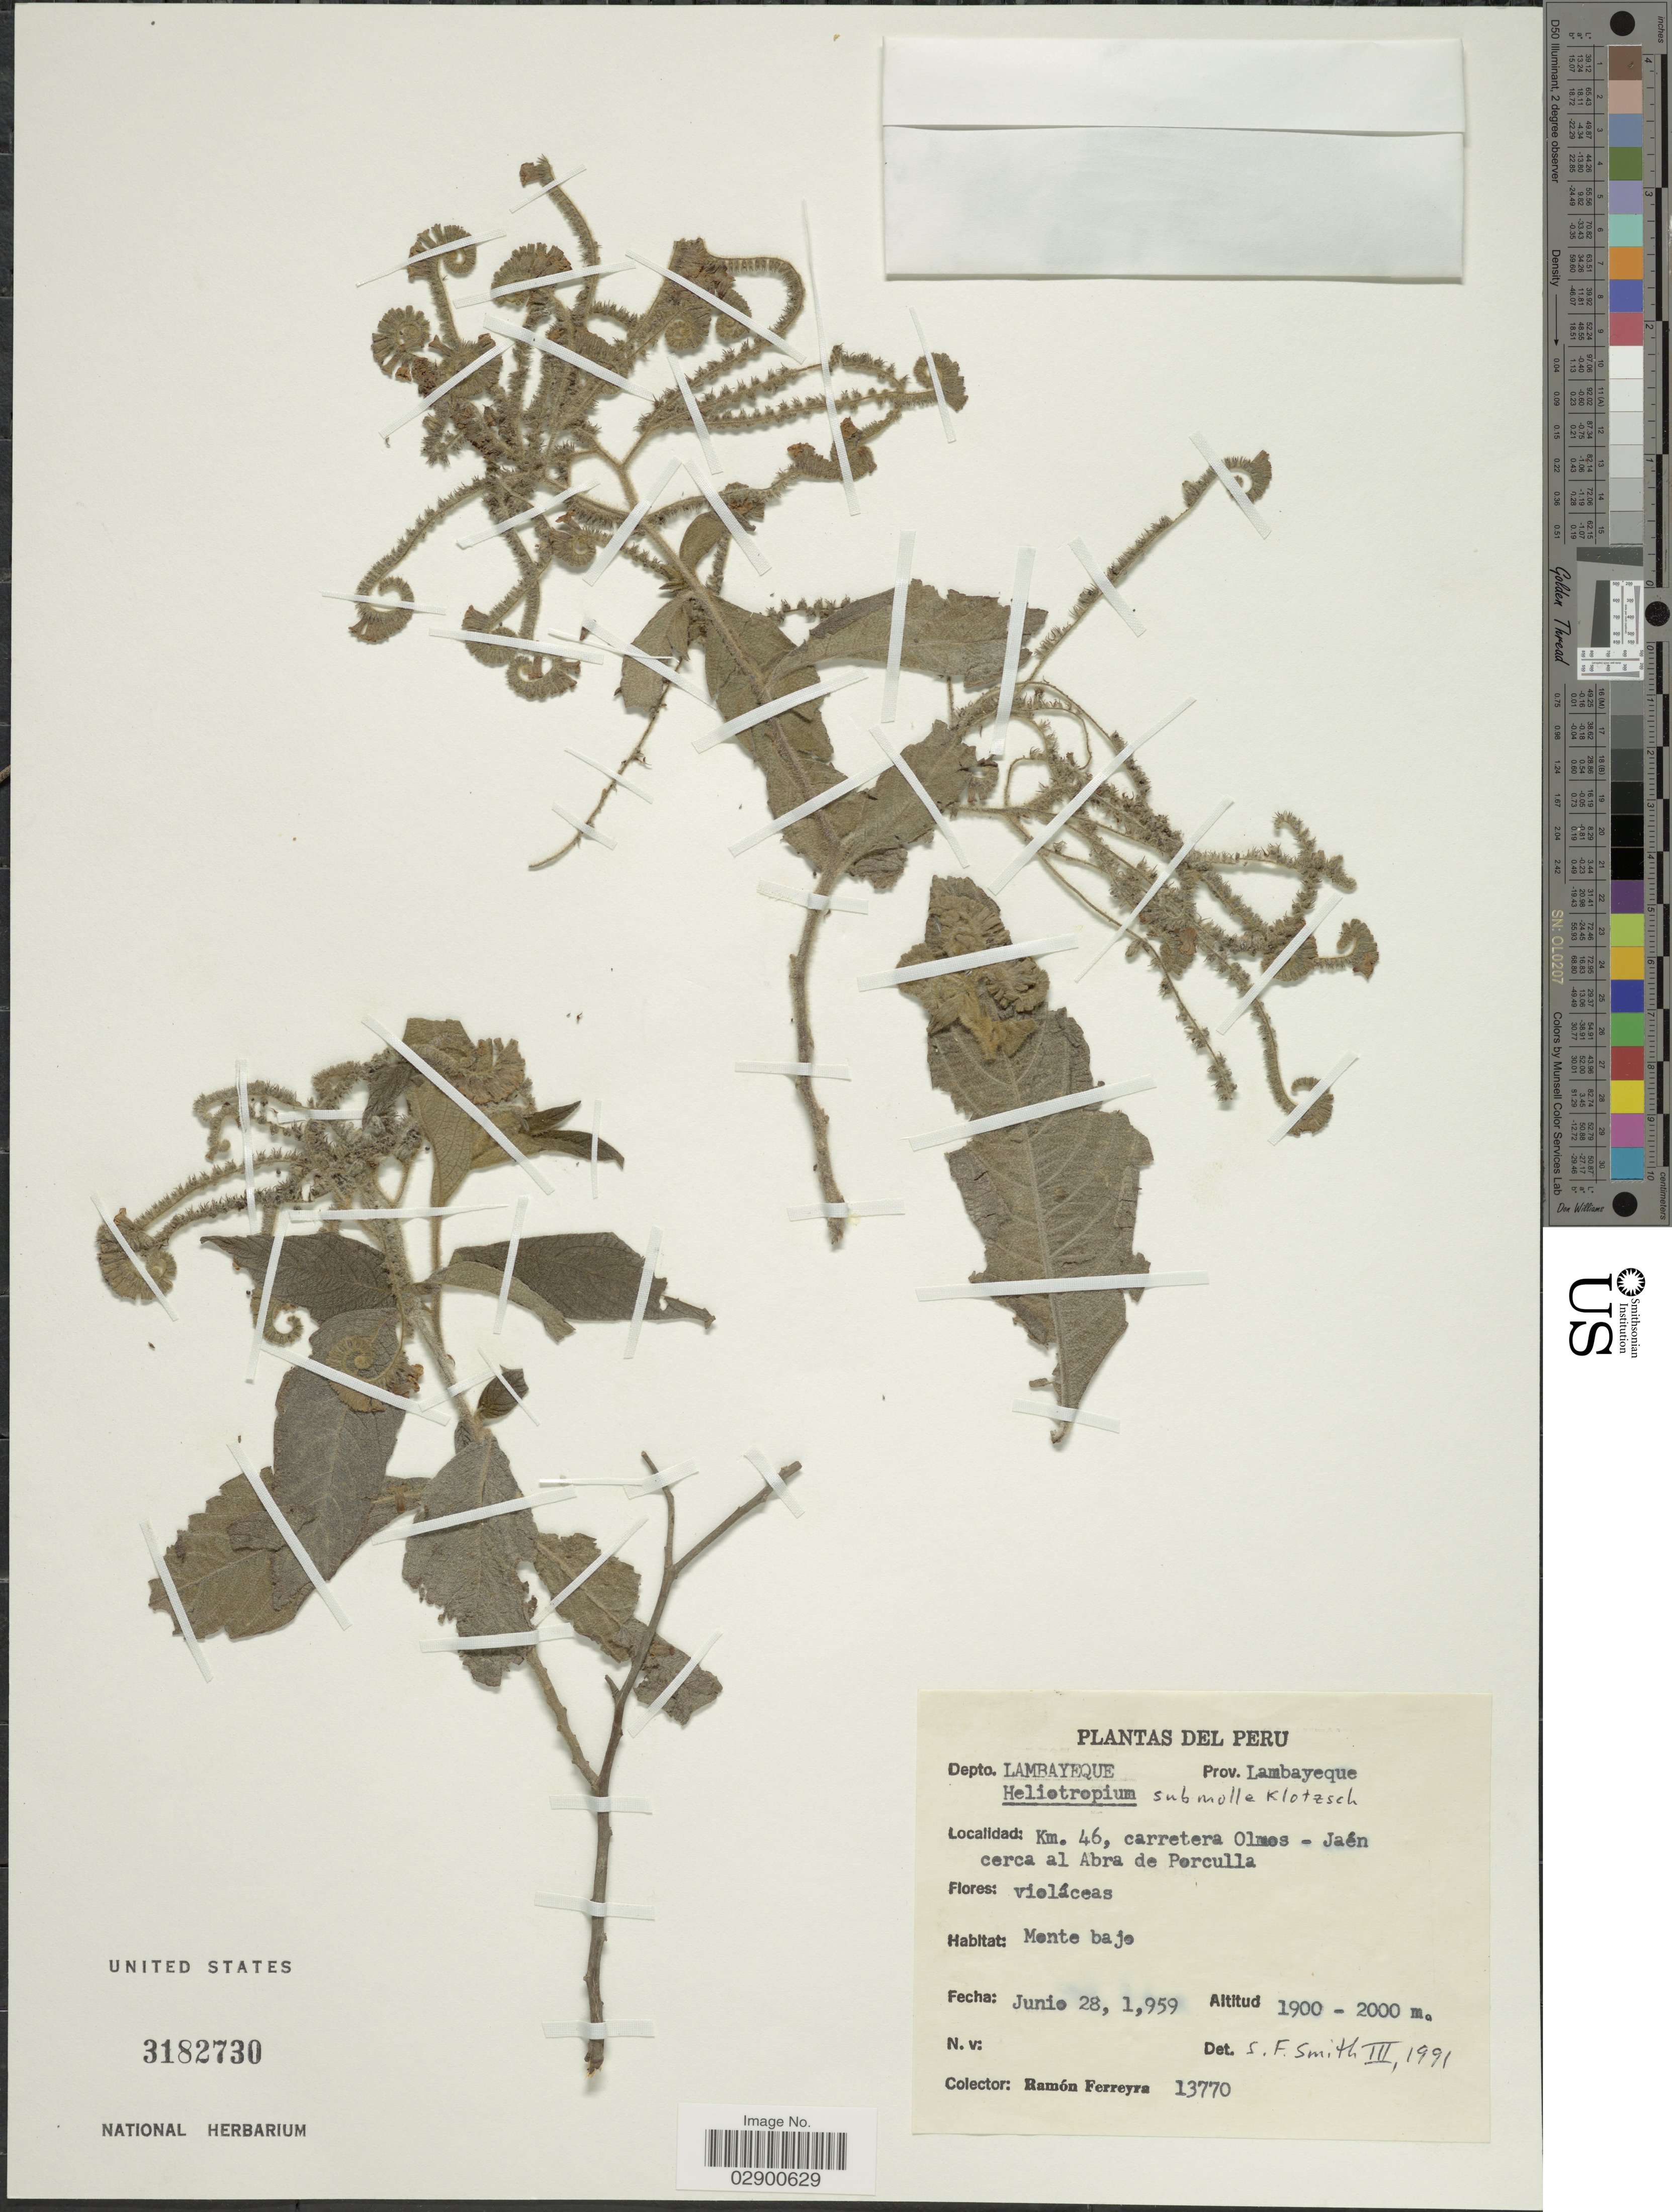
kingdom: Plantae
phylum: Tracheophyta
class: Magnoliopsida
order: Boraginales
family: Heliotropiaceae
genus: Heliotropium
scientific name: Heliotropium submolle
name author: Klotzsch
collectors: R. A. Ferreyra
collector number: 13770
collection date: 1959-06-28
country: Peru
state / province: Lambayeque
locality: Depto. Lambayaque. Km. 46, carretera Olmos - Jaén cerca al Albra de Porculla.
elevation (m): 1900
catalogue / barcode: US 3182730